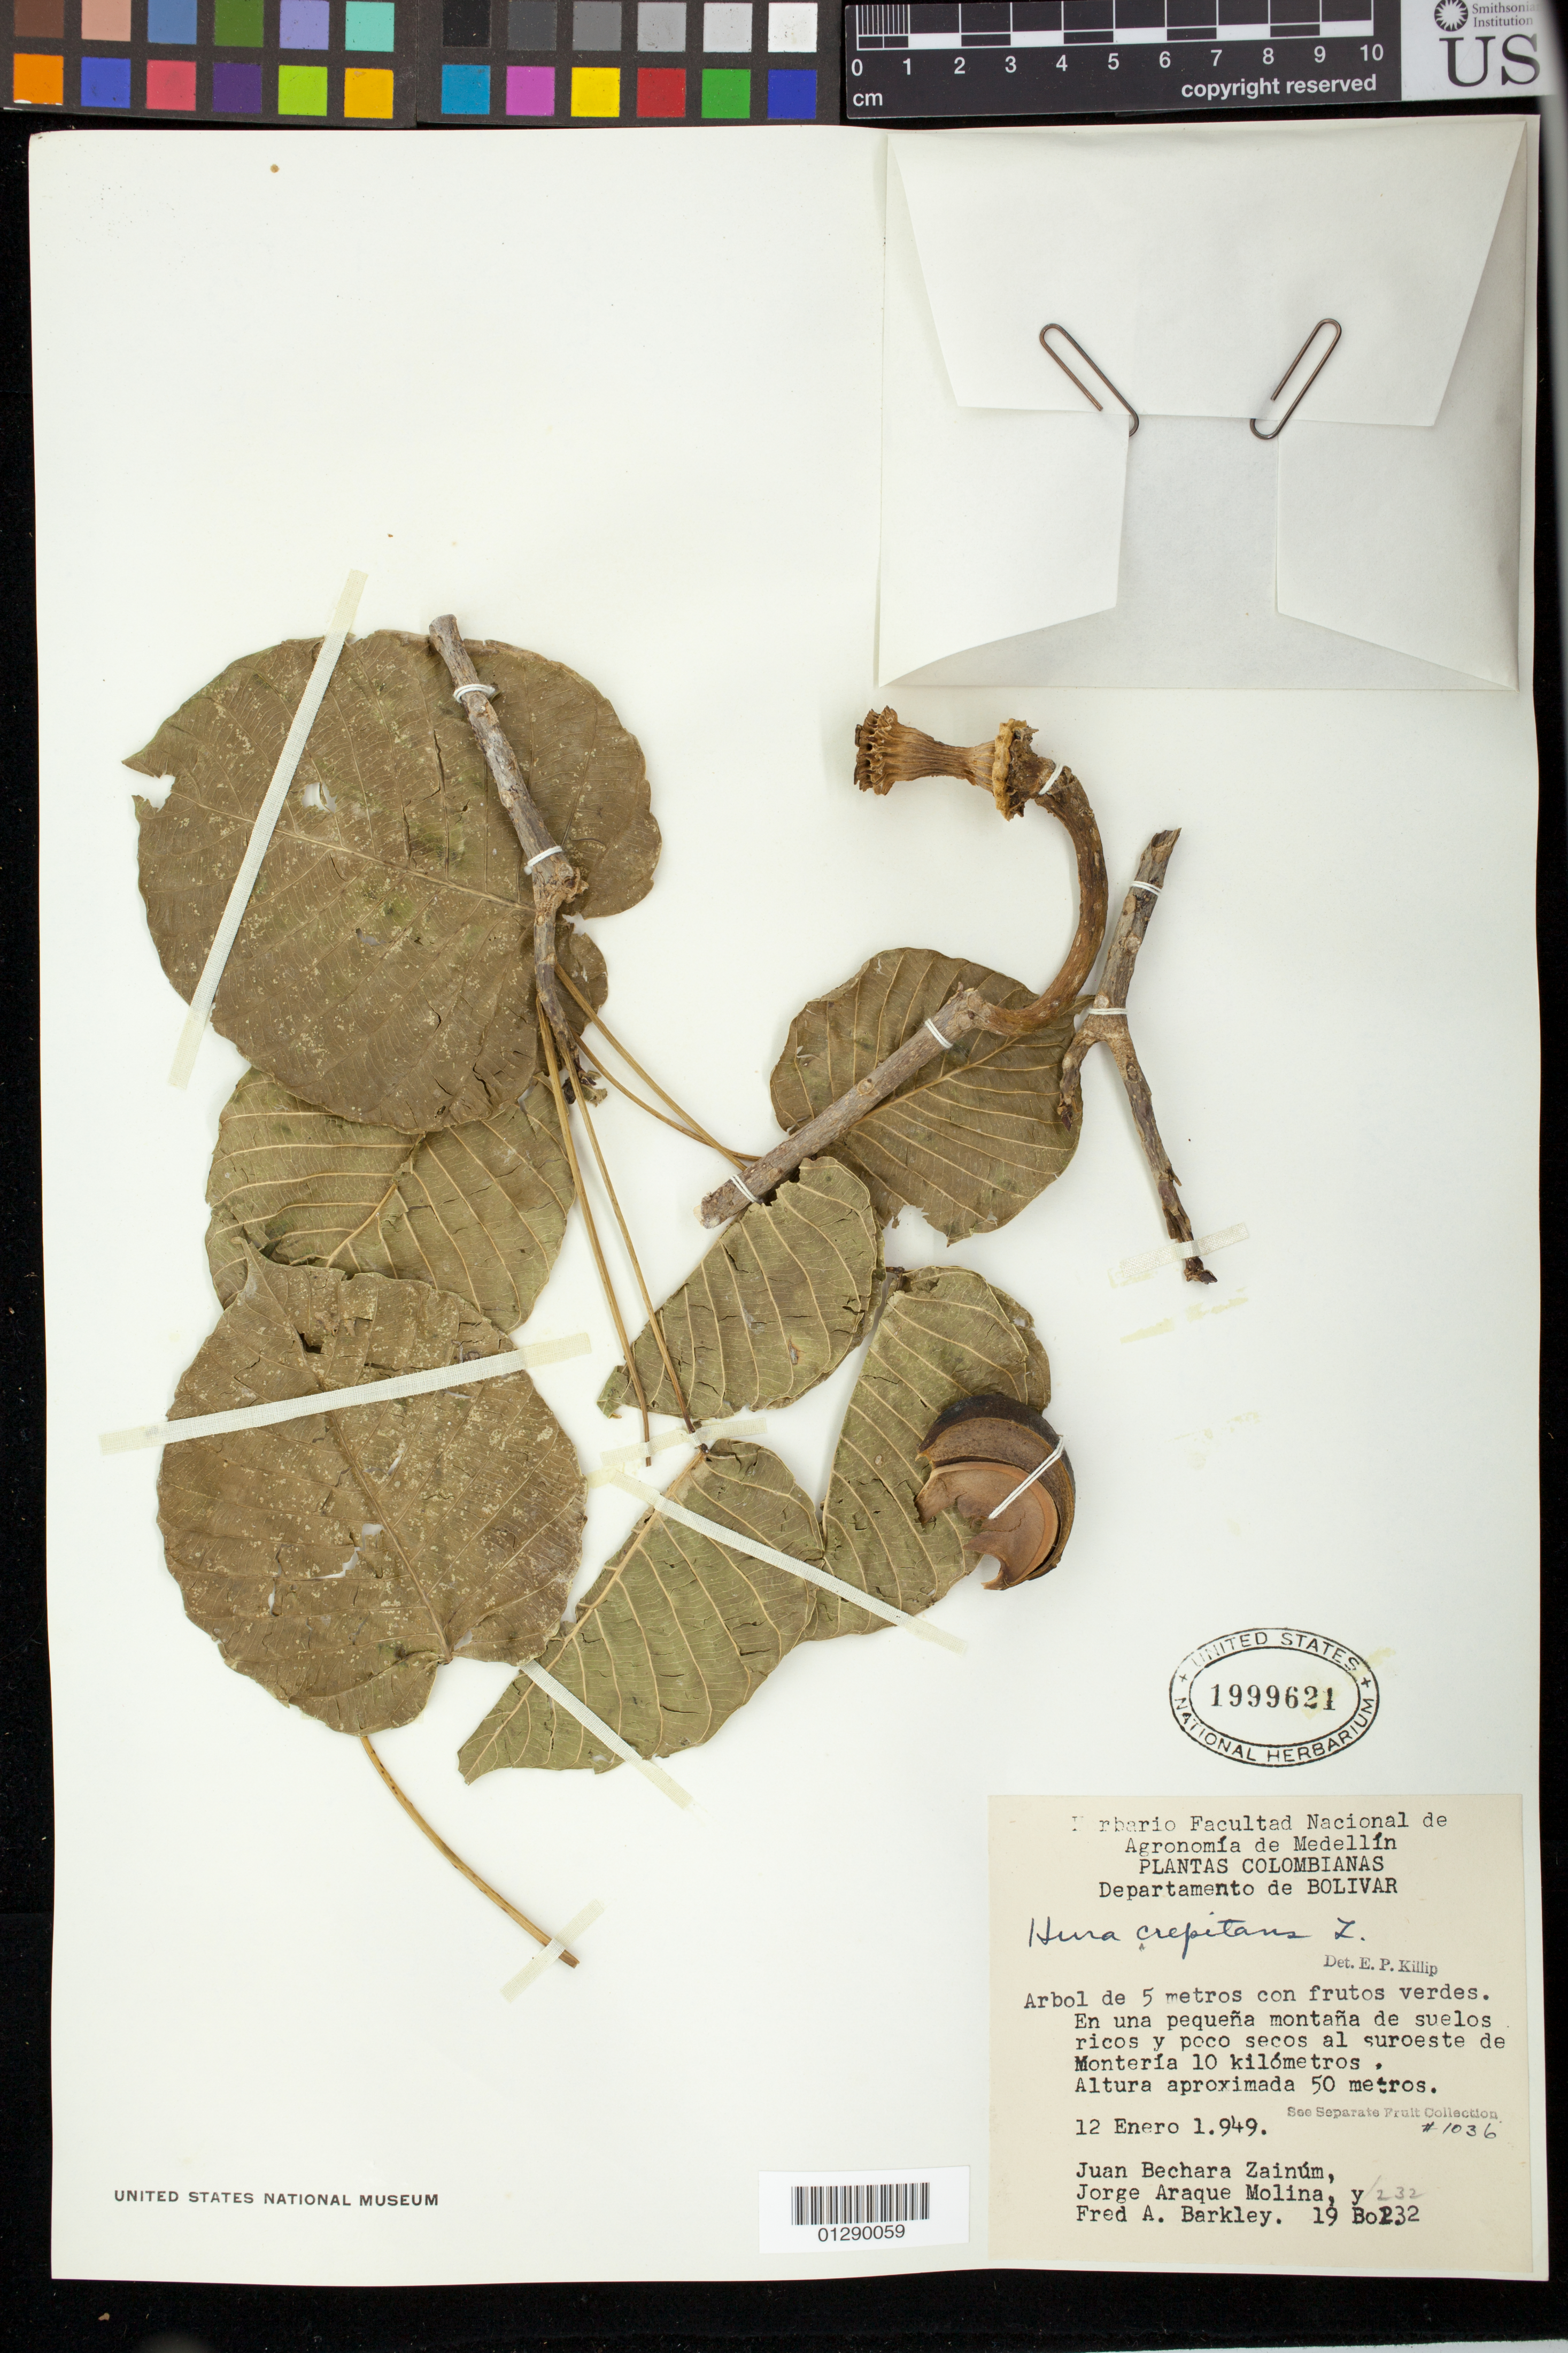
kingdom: Plantae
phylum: Tracheophyta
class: Magnoliopsida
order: Malpighiales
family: Euphorbiaceae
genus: Hura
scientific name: Hura crepitans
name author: L.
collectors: J. Zainúm, J. A. Molina & F. A. Barkley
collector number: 232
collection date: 1949-01-12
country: Colombia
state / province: Bolivar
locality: sureste de Monteria 10 kilometros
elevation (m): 50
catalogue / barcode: US 1999621